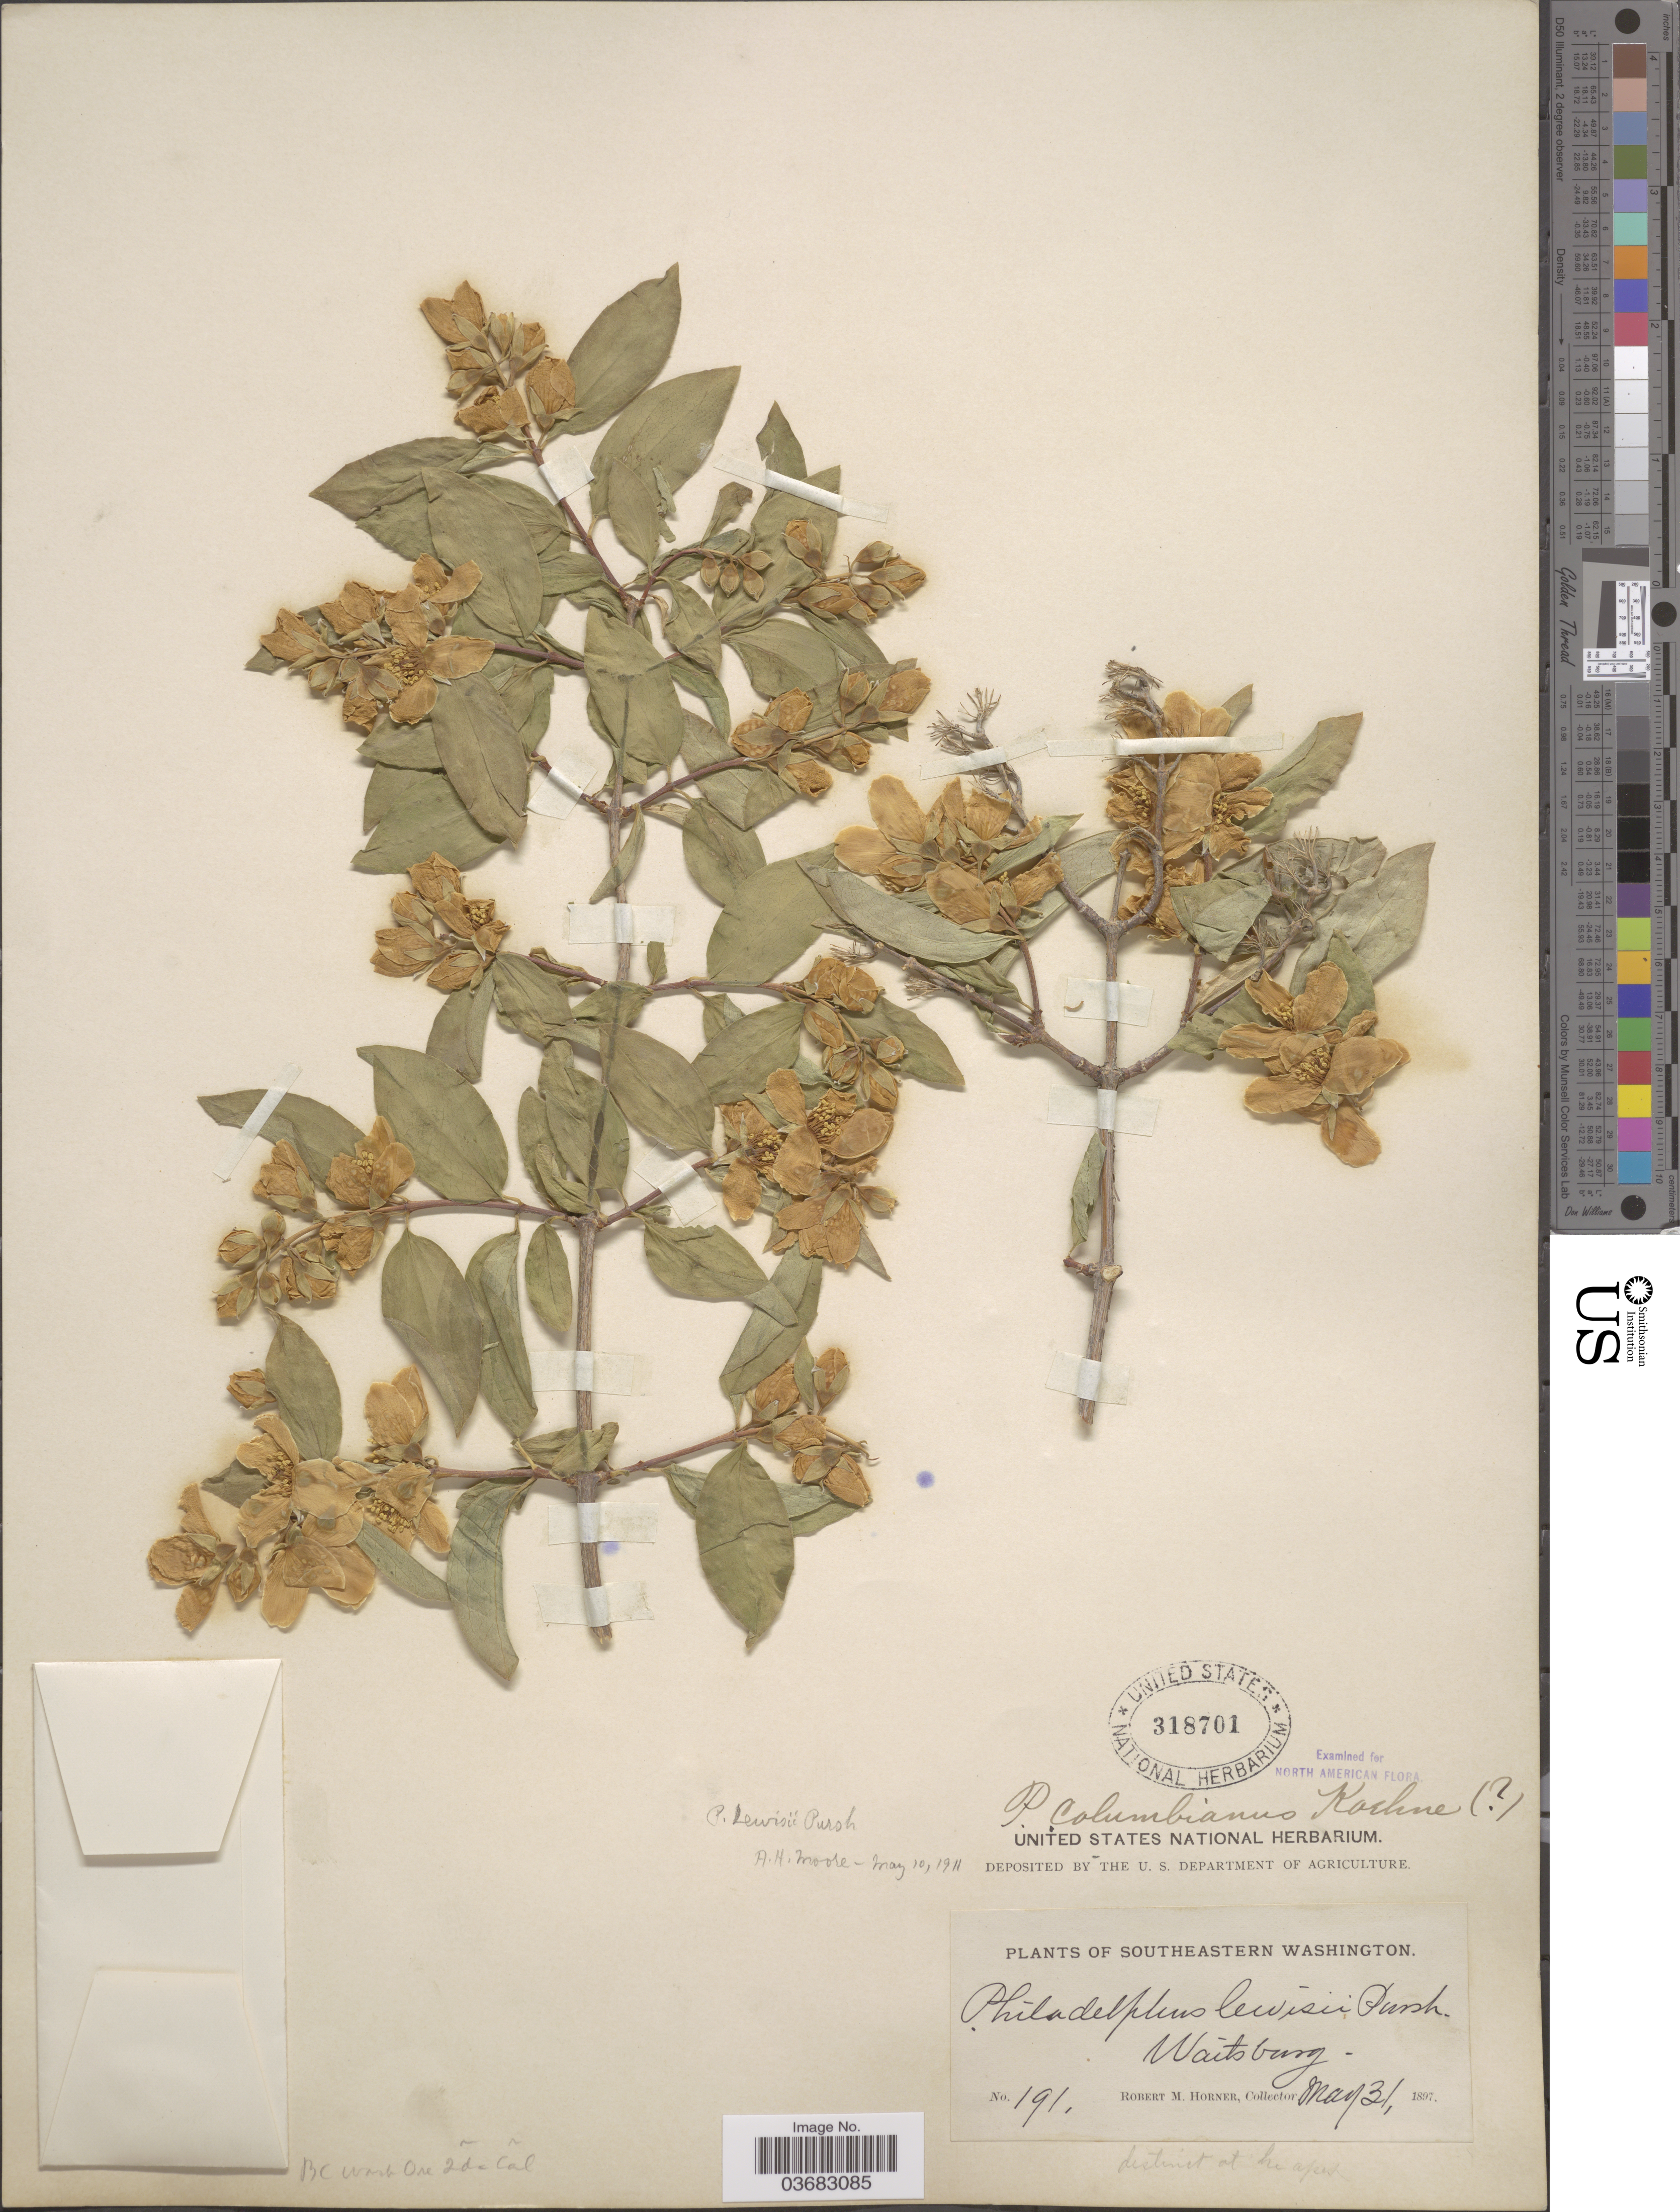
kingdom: Plantae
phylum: Tracheophyta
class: Magnoliopsida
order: Cornales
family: Hydrangeaceae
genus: Philadelphus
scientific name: Philadelphus columbianus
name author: Koehne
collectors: R. Horner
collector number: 191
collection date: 1897-05-31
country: United States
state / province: Washington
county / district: Walla Walla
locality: Southeastern Washington. Waitsburg.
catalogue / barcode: US 318701